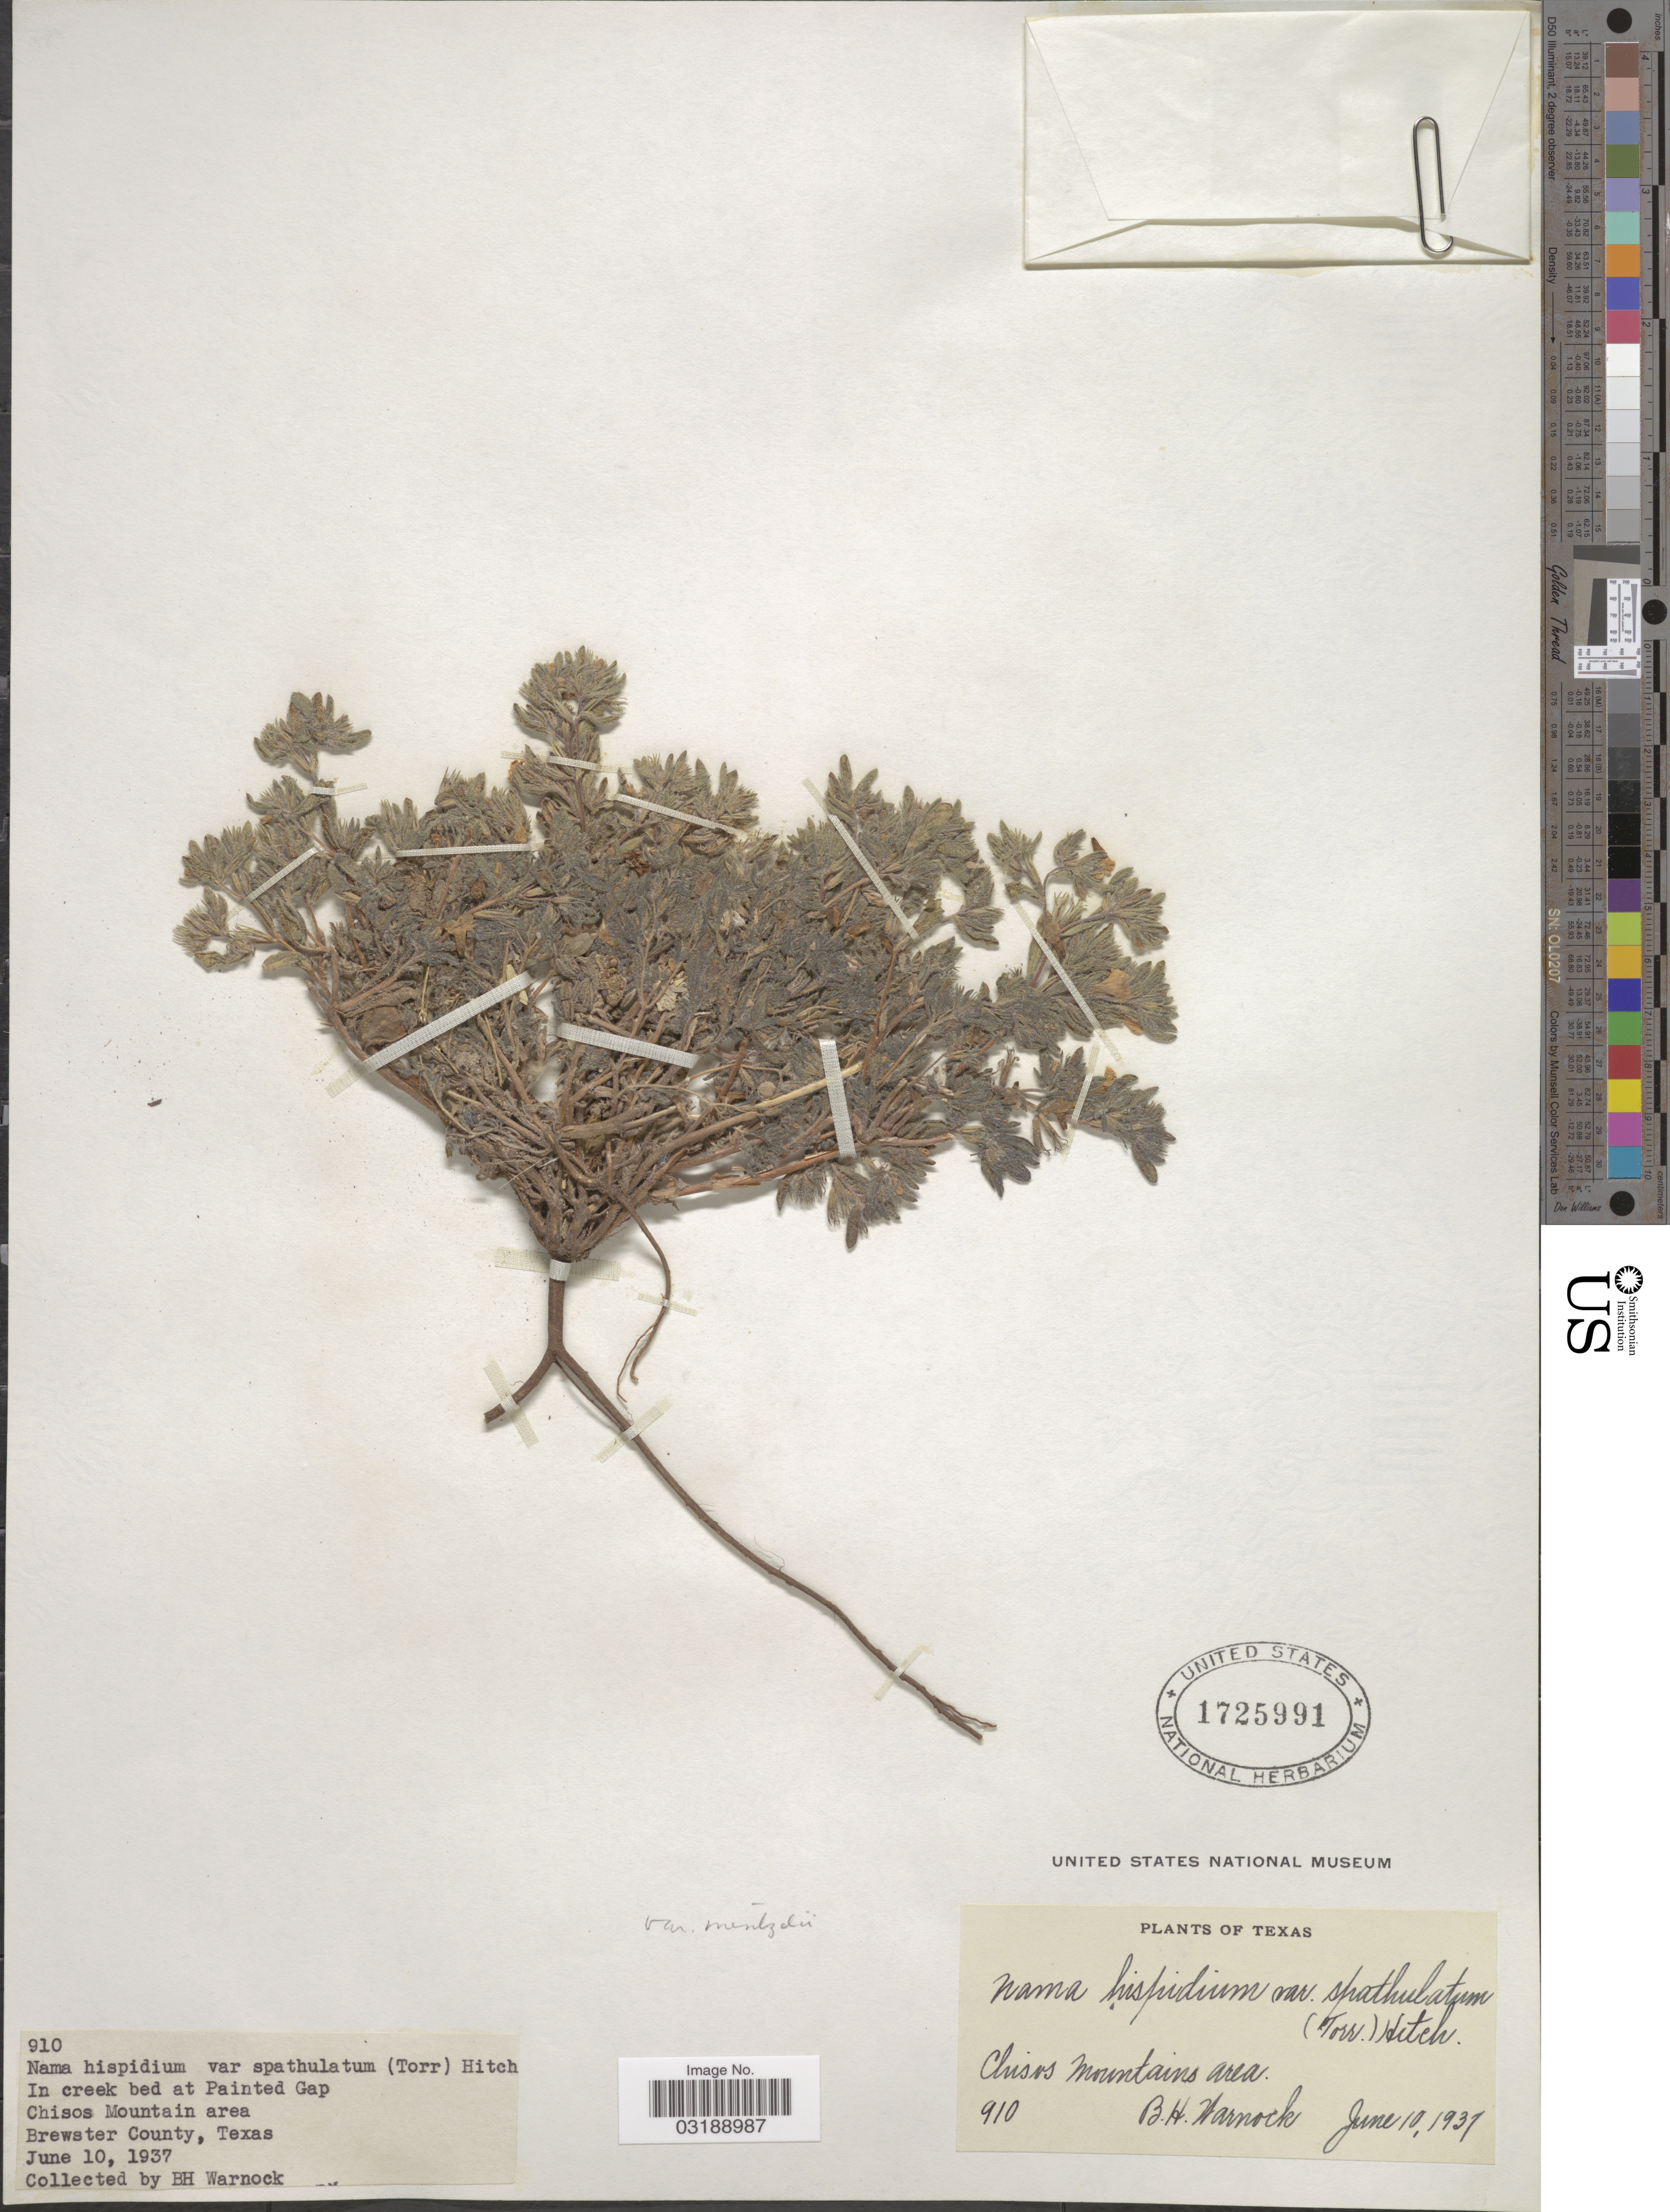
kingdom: Plantae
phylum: Tracheophyta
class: Magnoliopsida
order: Boraginales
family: Namaceae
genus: Nama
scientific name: Nama hispida var. mentzelii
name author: Brand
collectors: B. H. Warnock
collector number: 910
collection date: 1937-06-10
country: United States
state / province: Texas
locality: In creek bed at Painted Gap, Chisos Mountain area, Brewster County.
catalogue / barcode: US 1725991